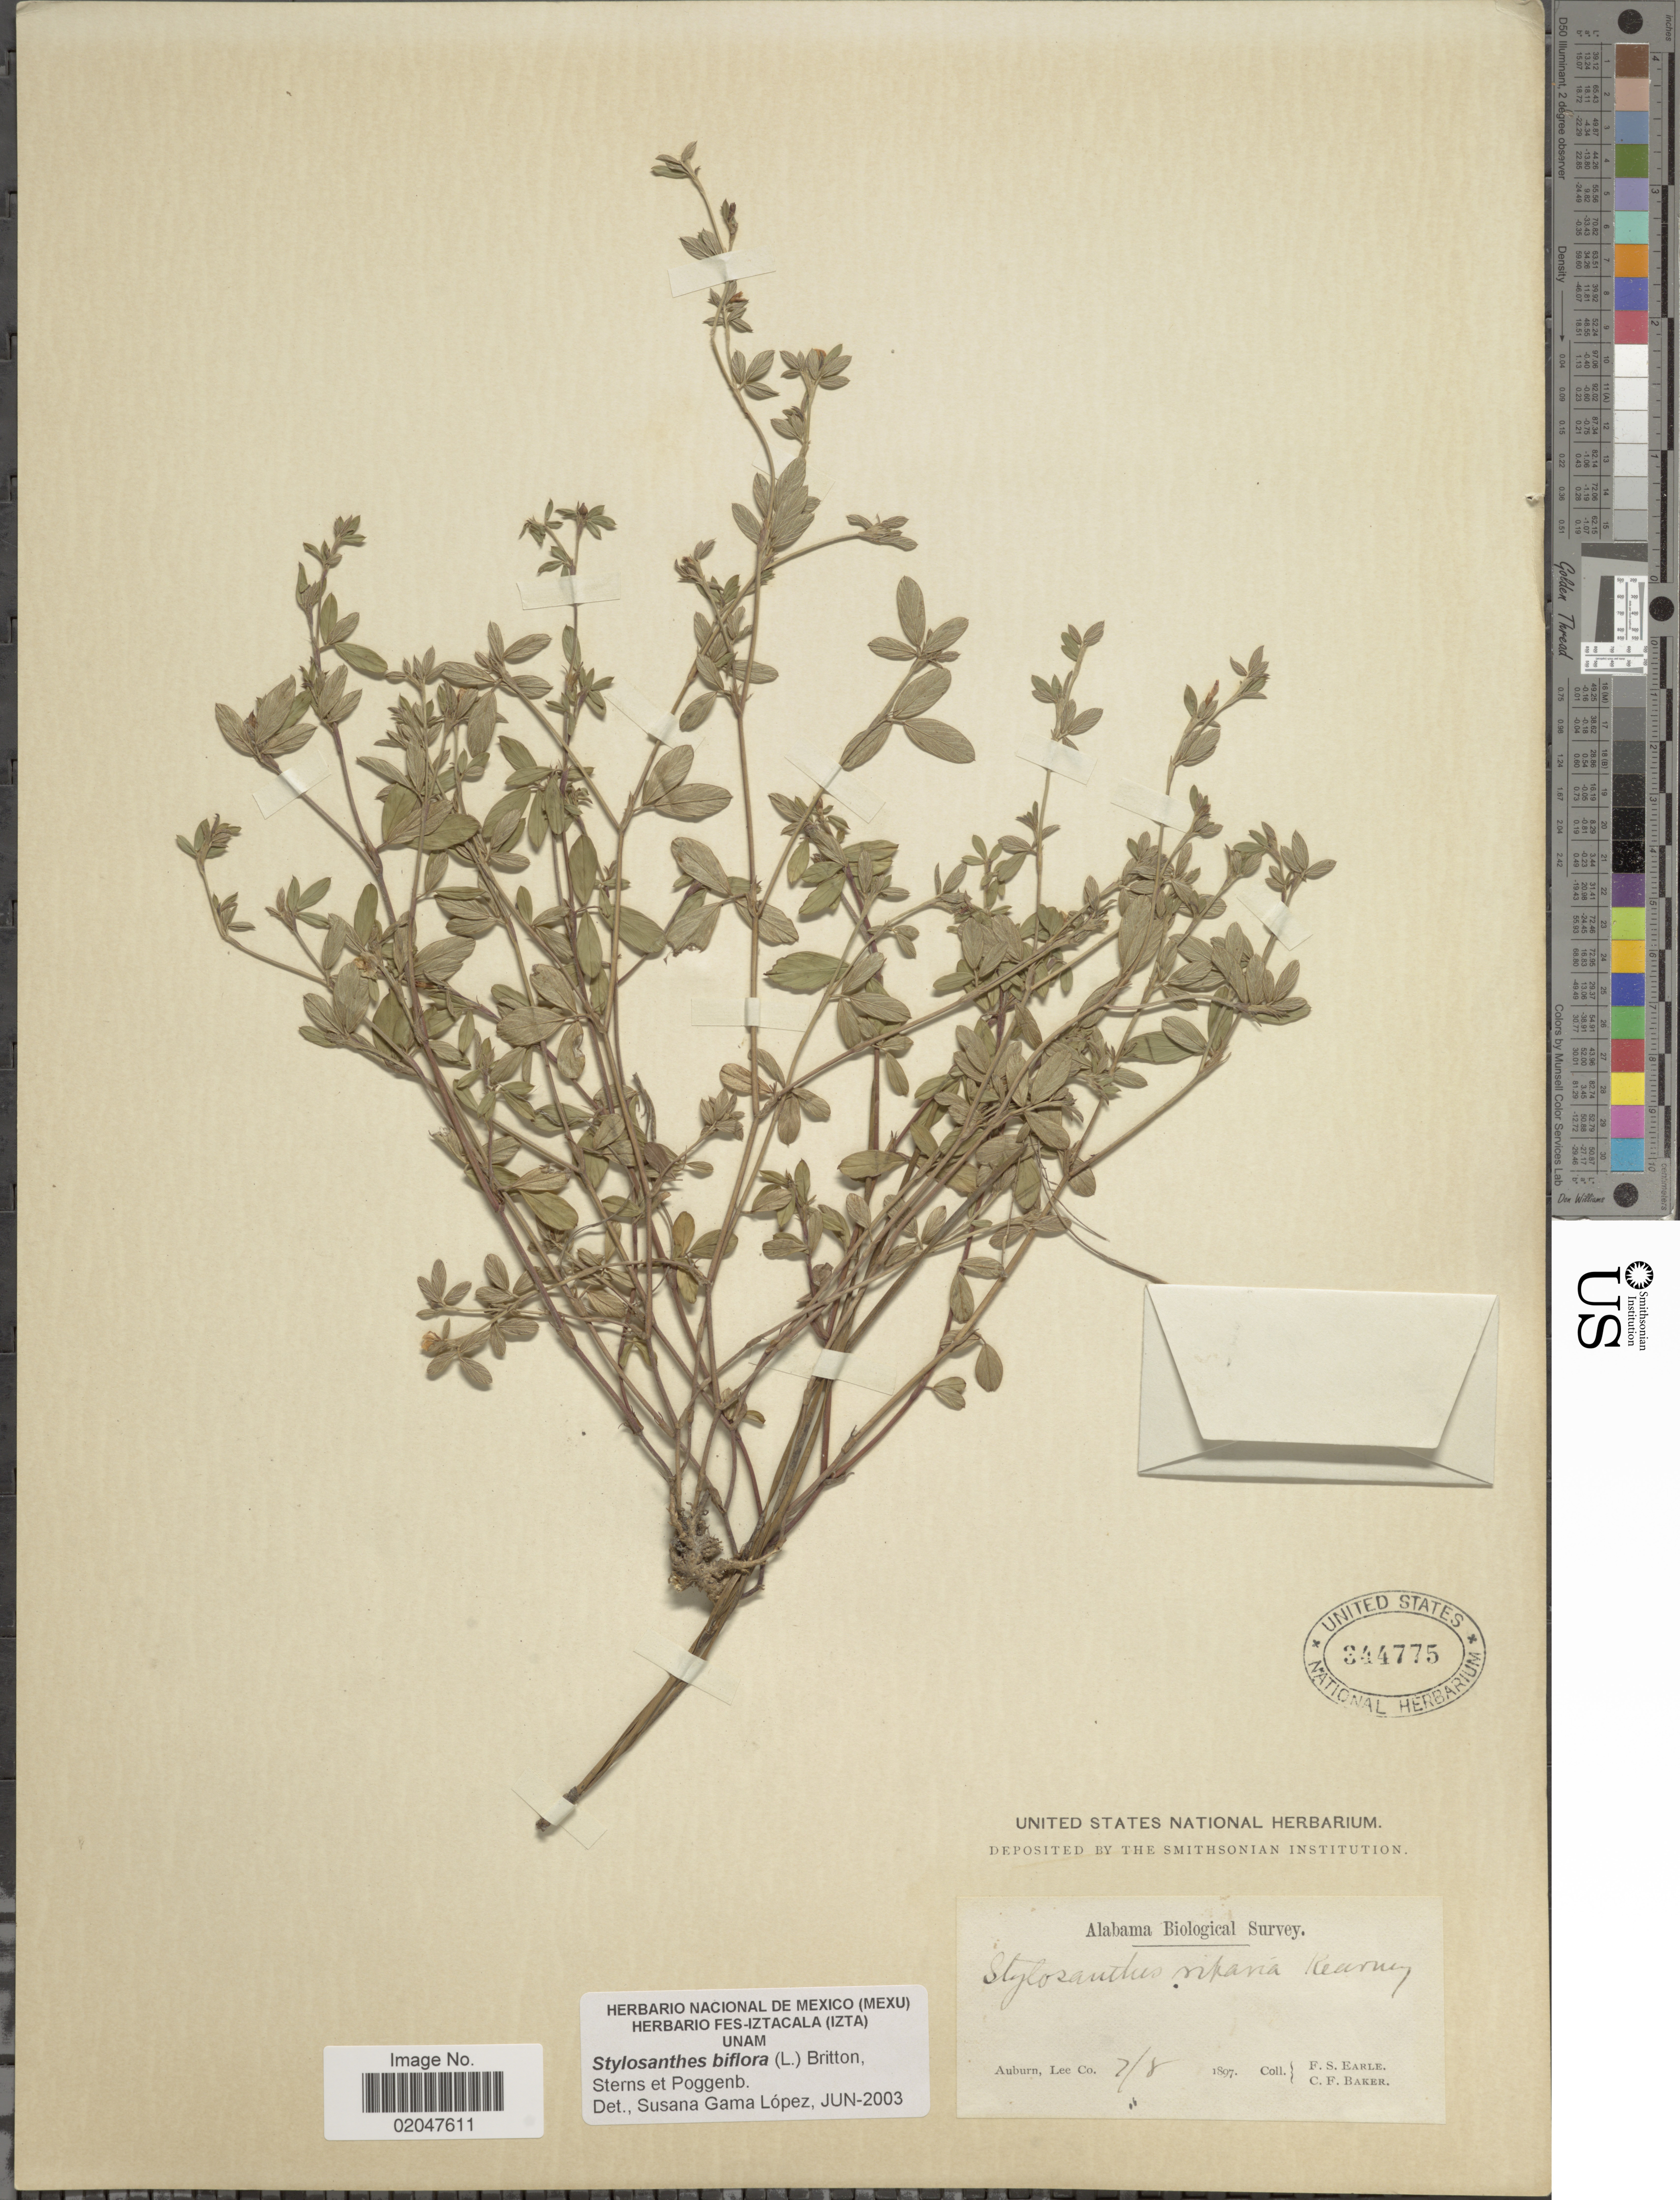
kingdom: Plantae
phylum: Tracheophyta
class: Magnoliopsida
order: Fabales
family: Fabaceae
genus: Stylosanthes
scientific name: Stylosanthes biflora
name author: (L.) Britton et al.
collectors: F. S. Earle & C. F. Baker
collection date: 1897-07-08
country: United States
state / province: Alabama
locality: Auburn, Lee Co.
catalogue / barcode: US 344775